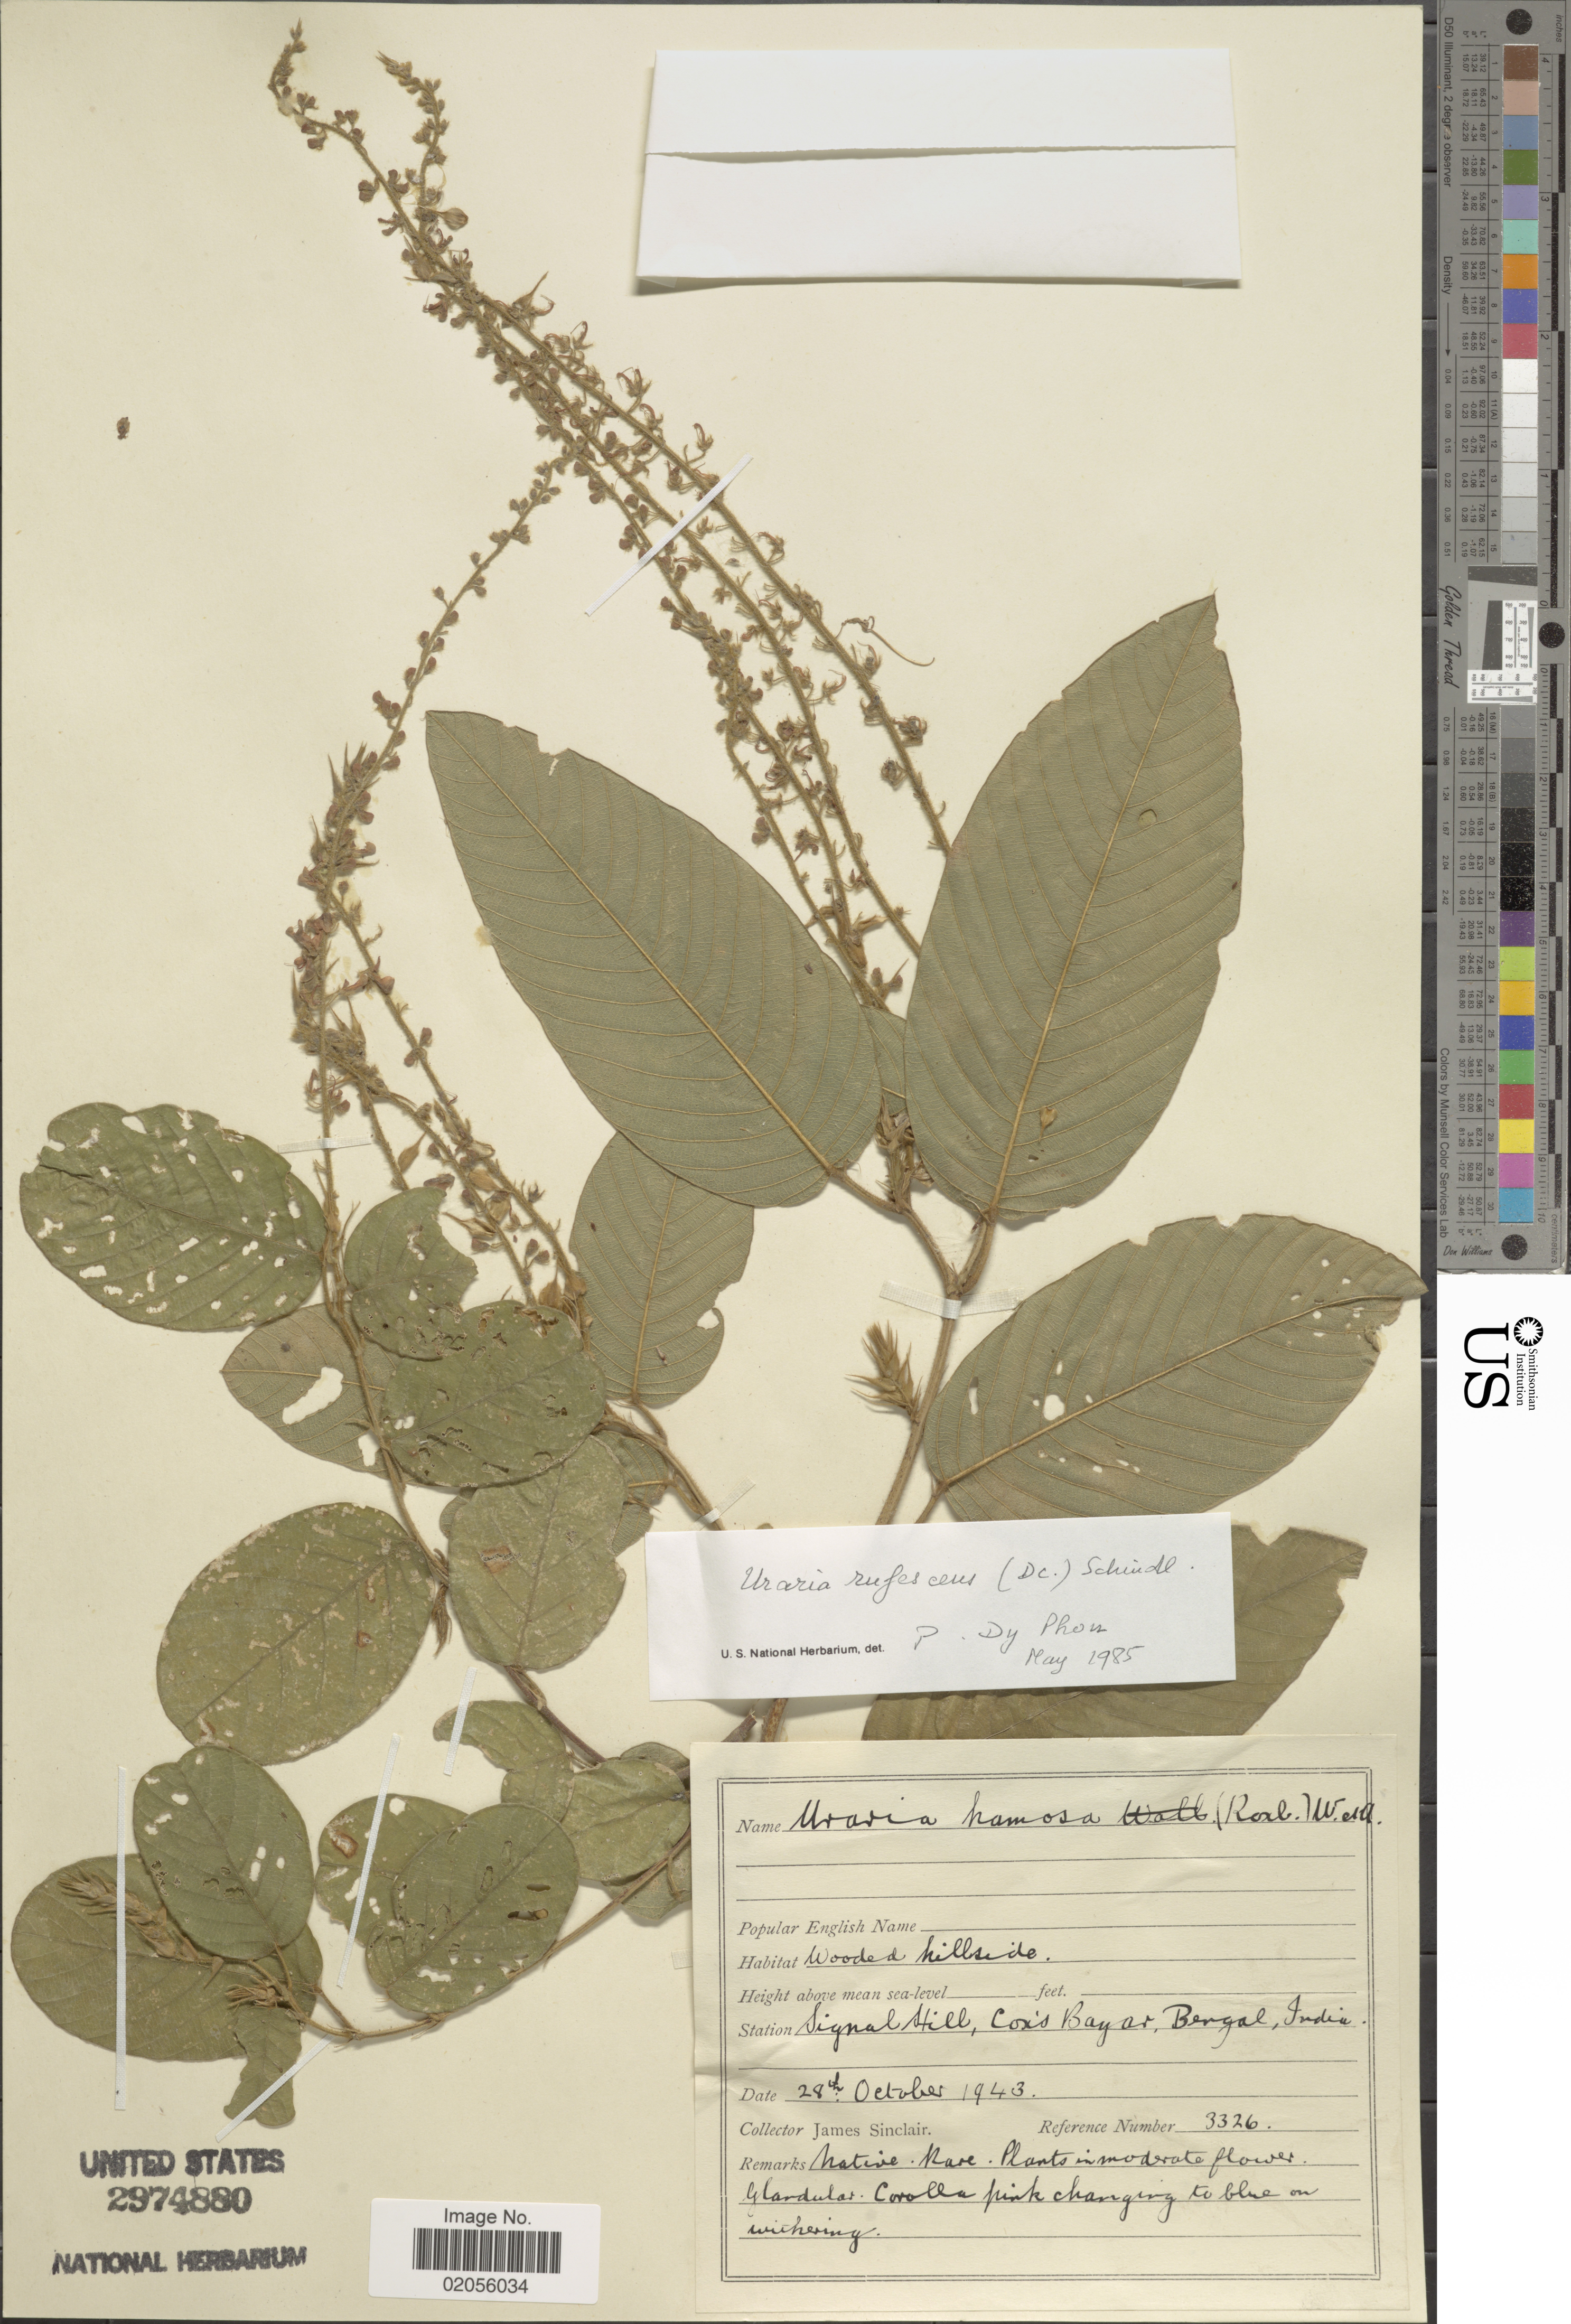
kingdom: Plantae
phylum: Tracheophyta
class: Magnoliopsida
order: Fabales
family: Fabaceae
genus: Uraria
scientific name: Uraria rufescens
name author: (DC.) Schindl.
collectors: J. Sinclair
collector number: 3326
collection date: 1943-10-28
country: Bangladesh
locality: Signal Hill, Cox's Bazar, Bengal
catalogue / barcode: US 2974880